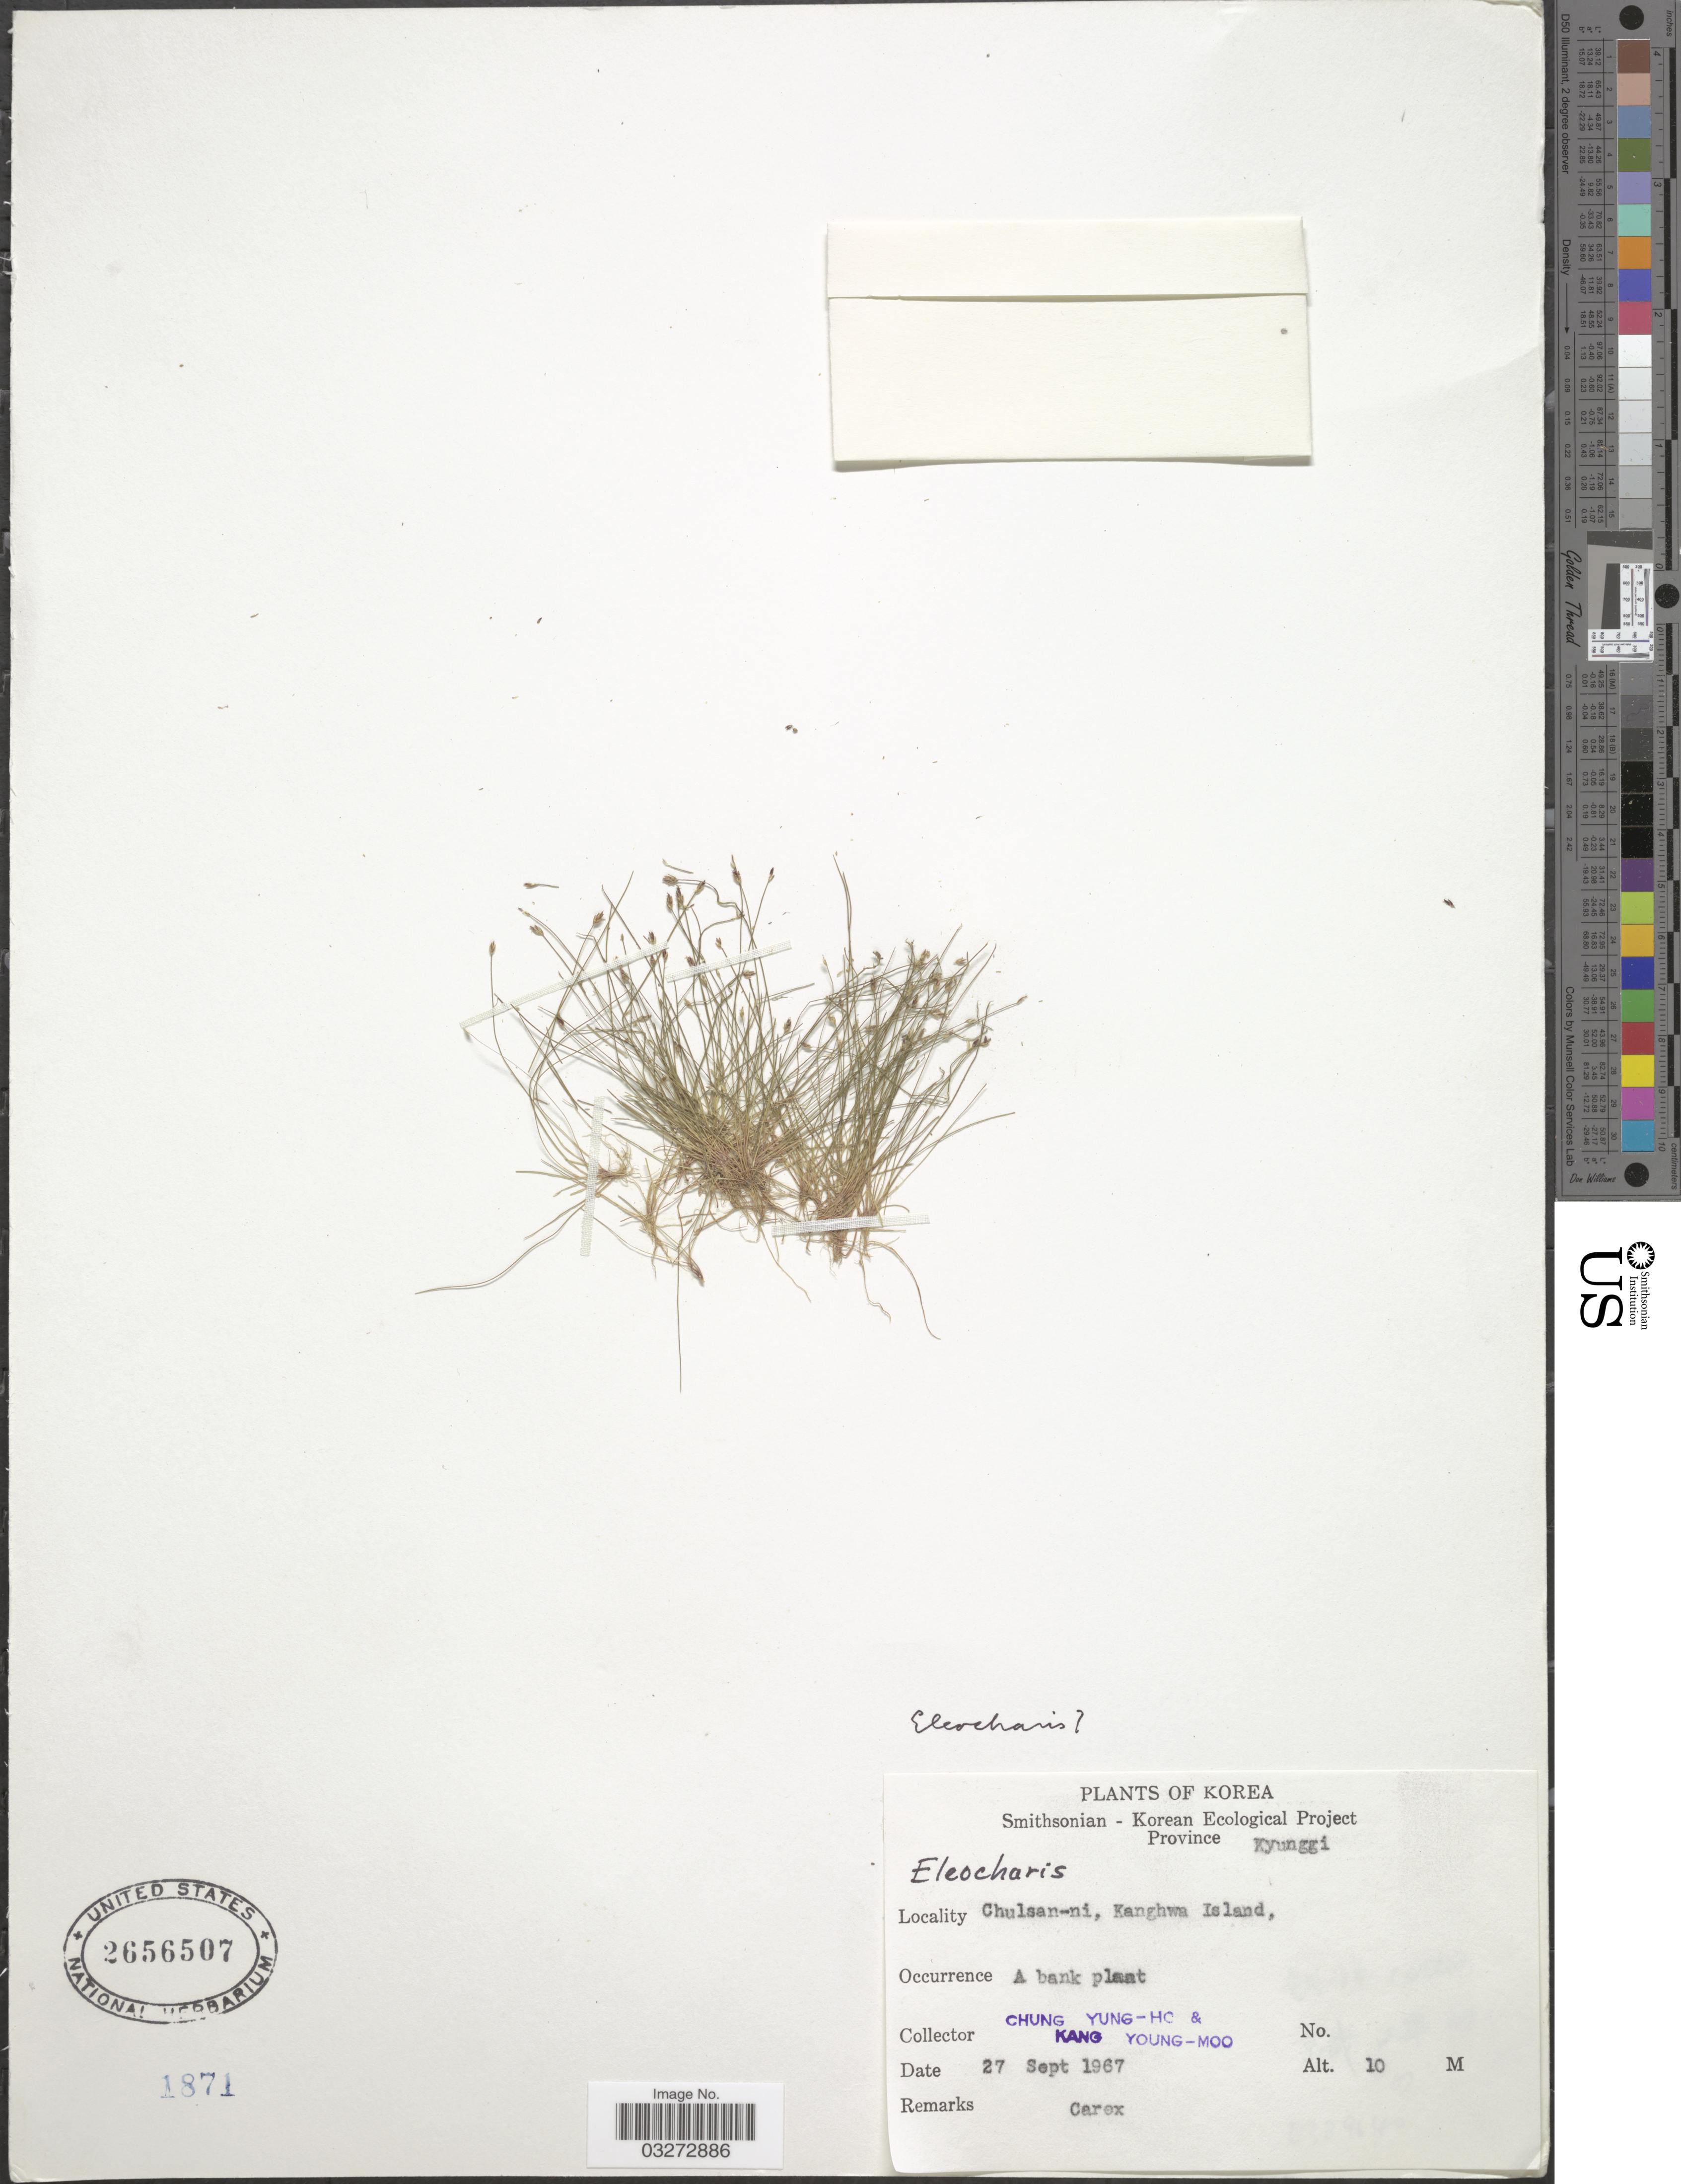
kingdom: Plantae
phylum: Tracheophyta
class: Liliopsida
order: Poales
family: Cyperaceae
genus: Eleocharis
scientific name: Eleocharis sp.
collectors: C. Yung-Ho & K. Young-Moo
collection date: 1967-09-27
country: South Korea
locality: Province Kyunggi. Chulsan-ni, Kanghwa Island.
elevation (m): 10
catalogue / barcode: US 2656507